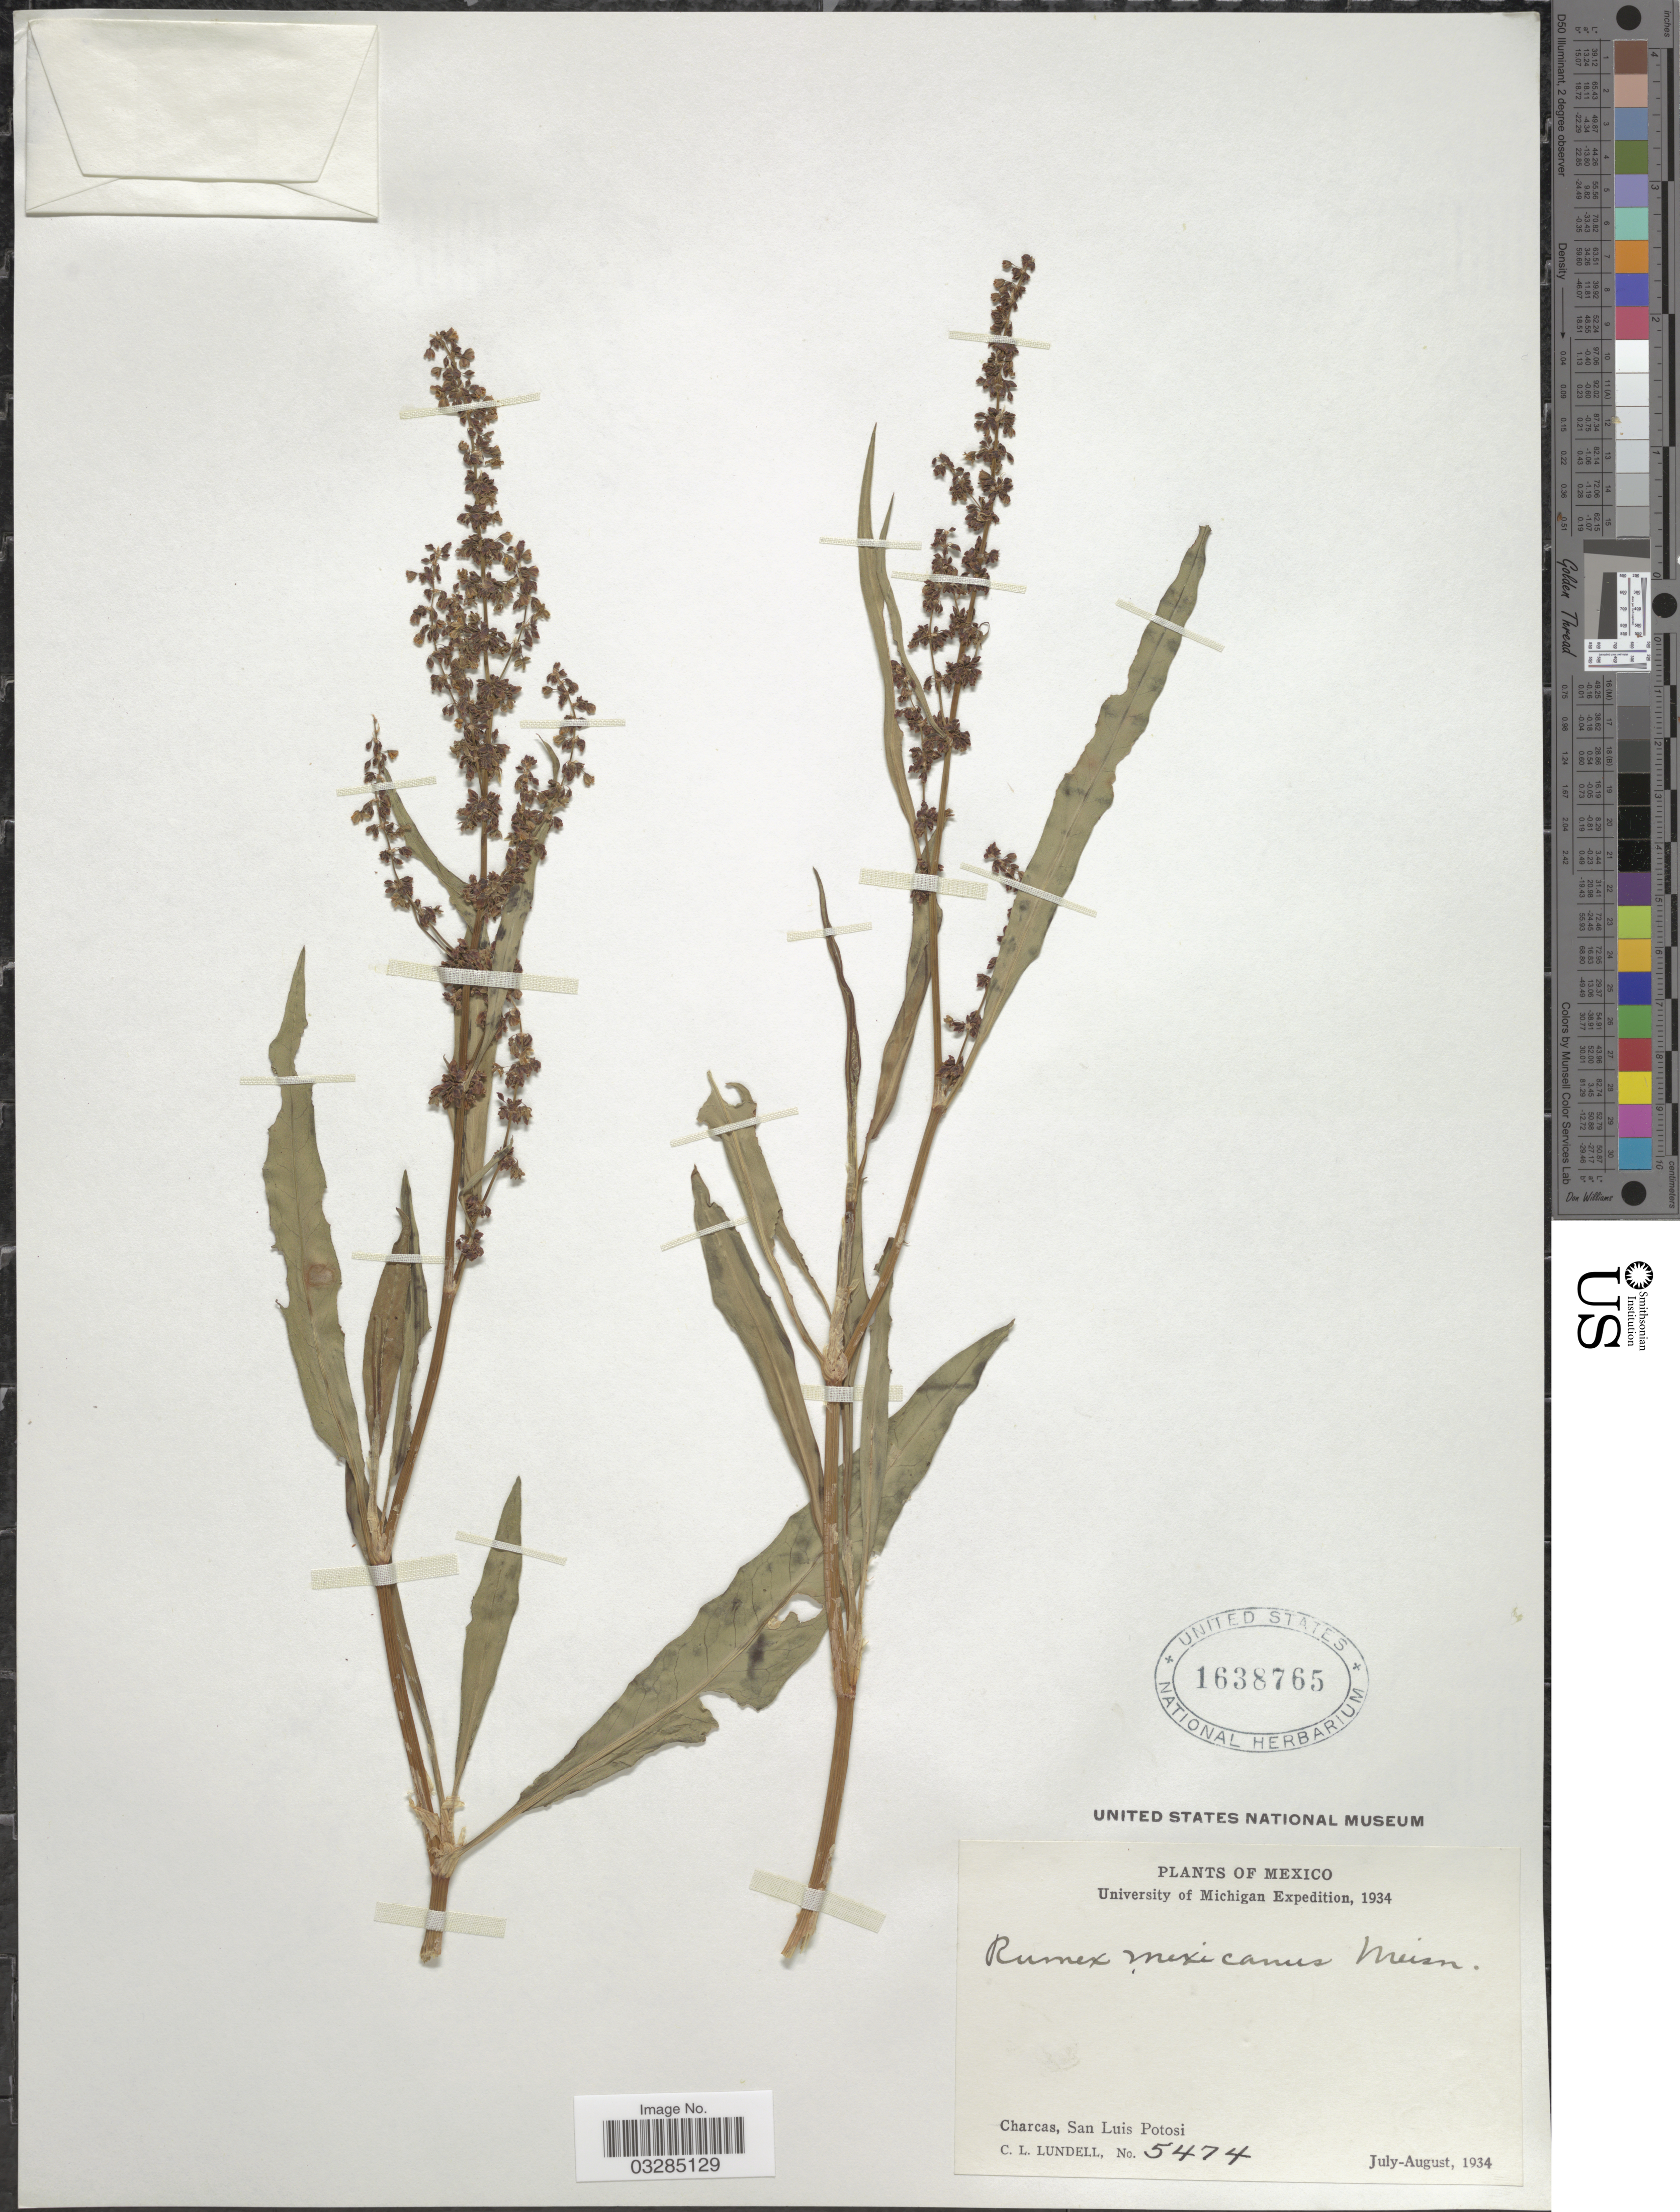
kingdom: Plantae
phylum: Tracheophyta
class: Magnoliopsida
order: Caryophyllales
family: Polygonaceae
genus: Rumex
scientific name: Rumex mexicanus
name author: Meisn.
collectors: C. L. Lundell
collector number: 5474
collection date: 1934-07/1934-08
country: Mexico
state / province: San Luis Potosí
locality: Charcas.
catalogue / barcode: US 1638765